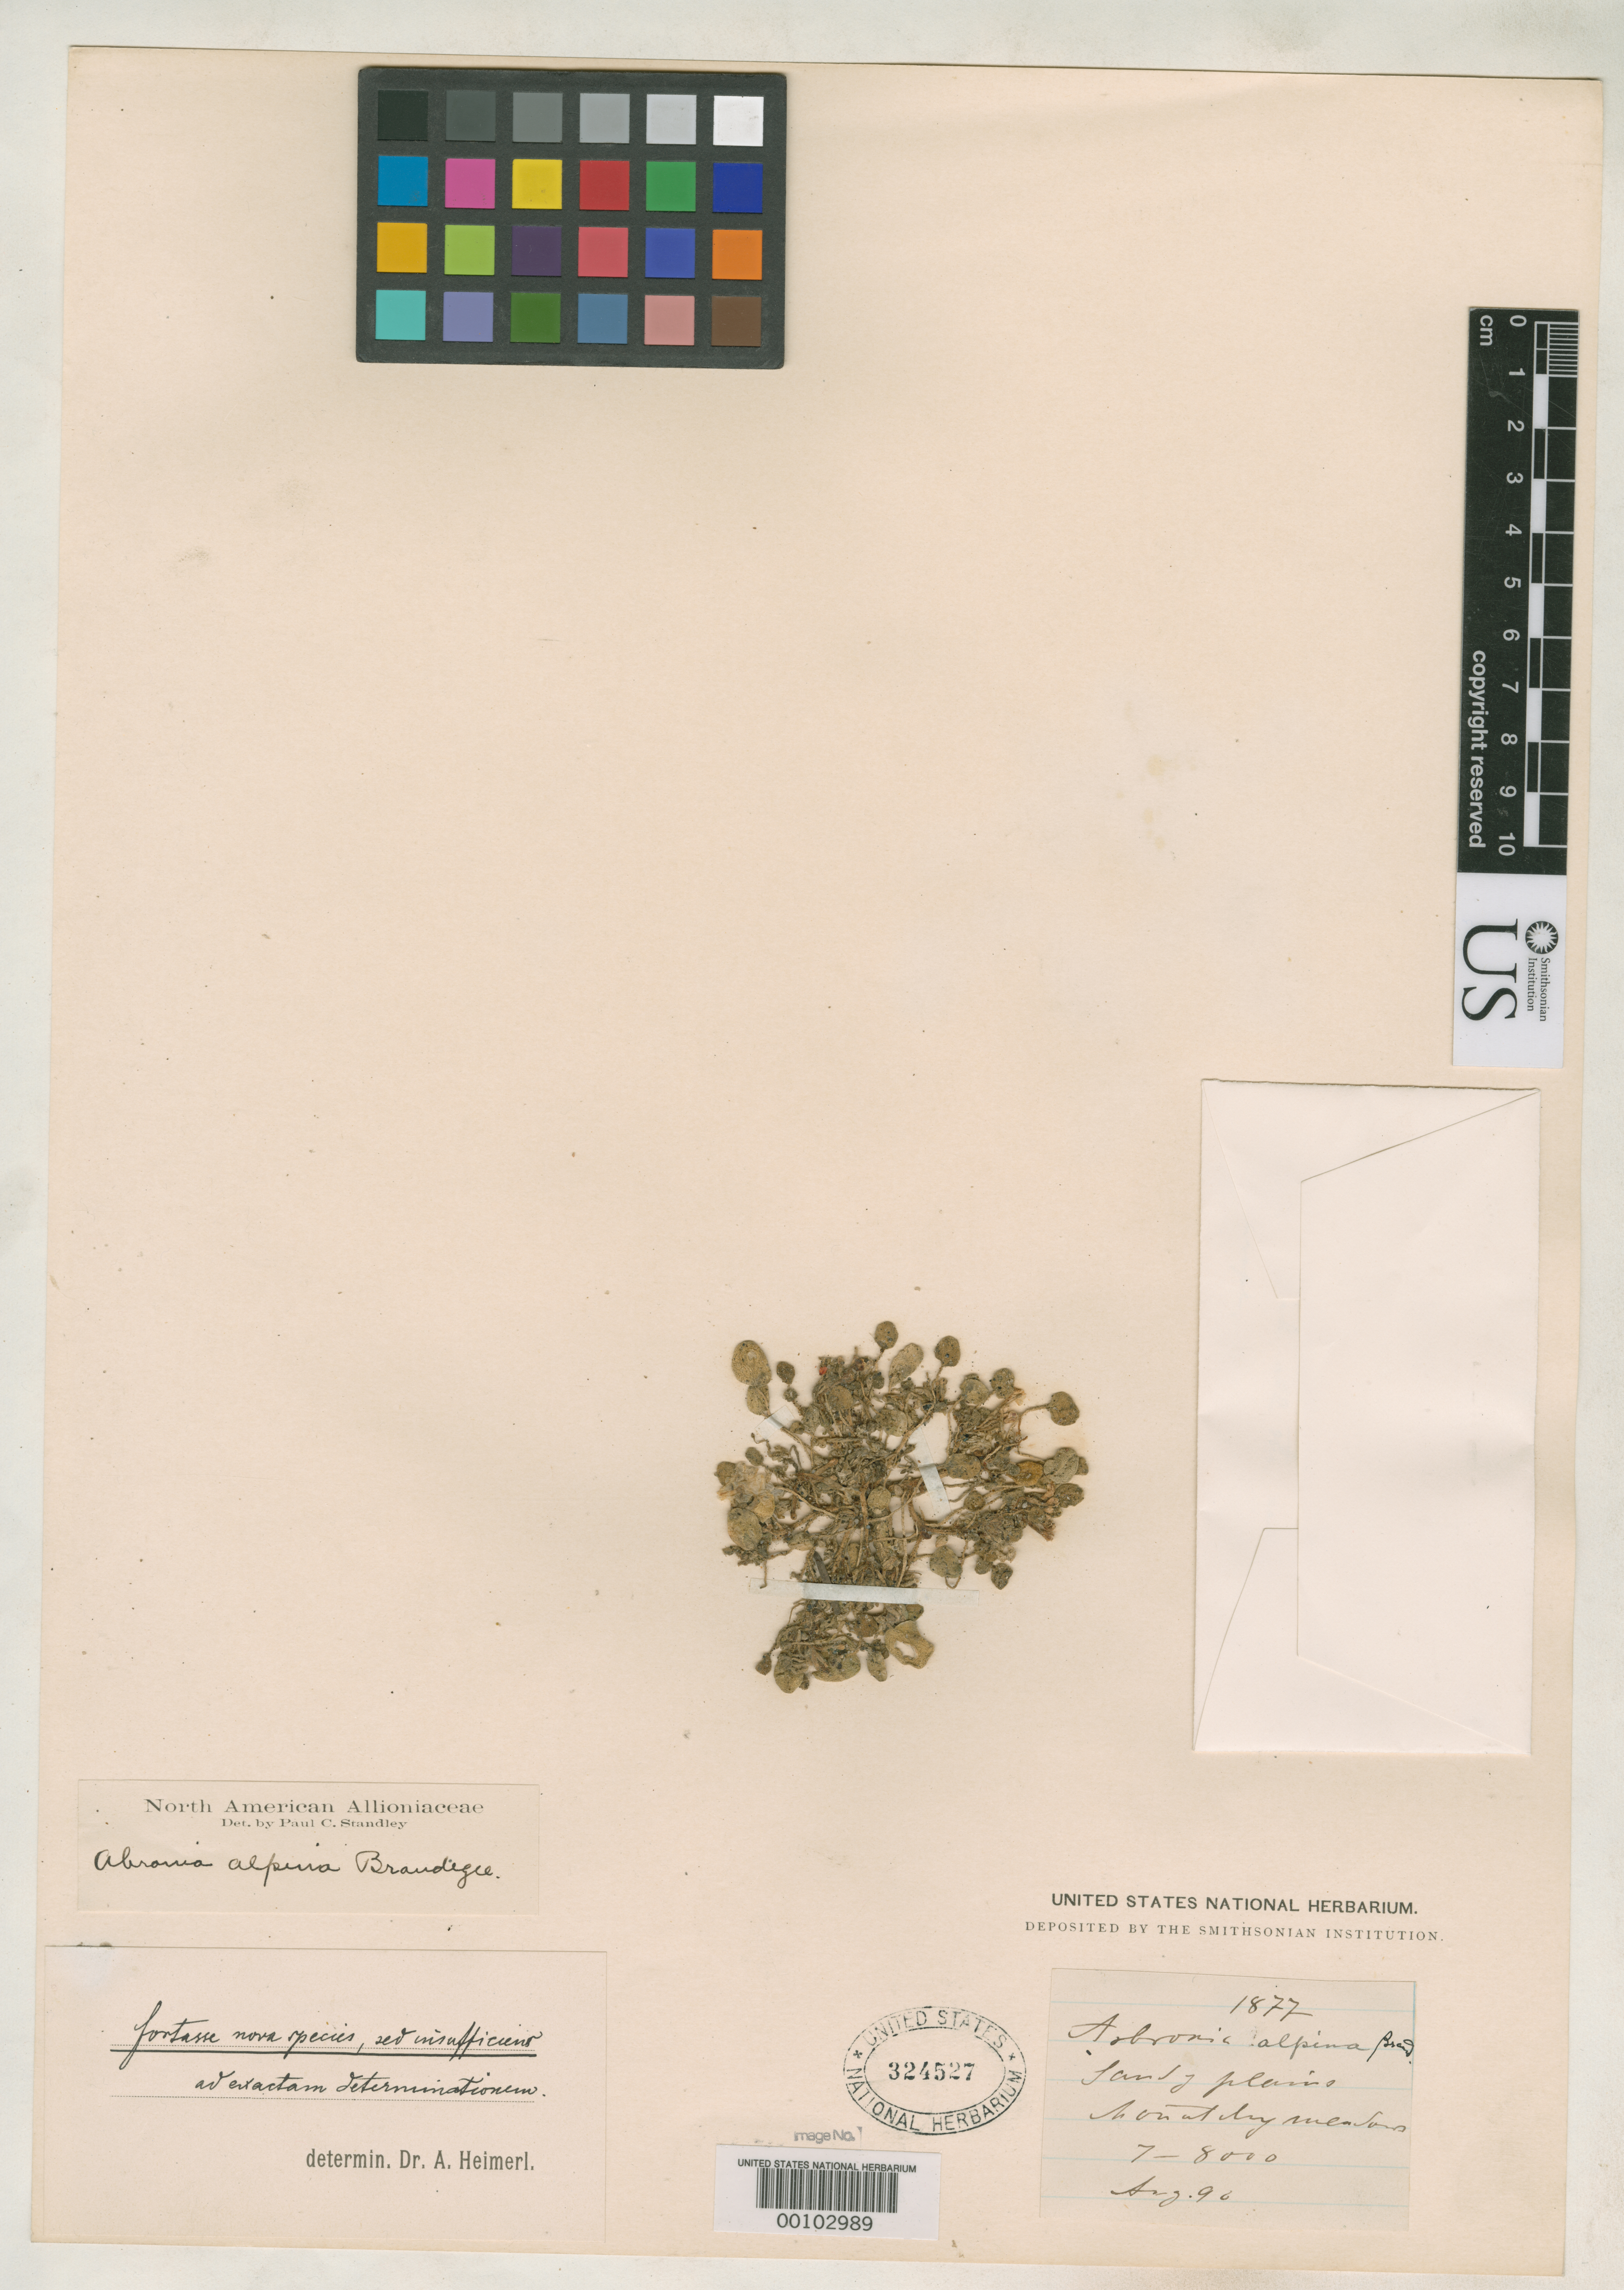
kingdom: Plantae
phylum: Tracheophyta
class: Magnoliopsida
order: Caryophyllales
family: Nyctaginaceae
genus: Abronia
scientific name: Abronia alpina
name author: Brandegee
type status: Type Fragment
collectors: C. A. Purpus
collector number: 1877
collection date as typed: Aug 1892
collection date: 1892-08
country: United States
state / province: California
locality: Mount Whitney, Monatchy Meadows; alt. 7000-8000 ft.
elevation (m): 2134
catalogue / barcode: US 324527